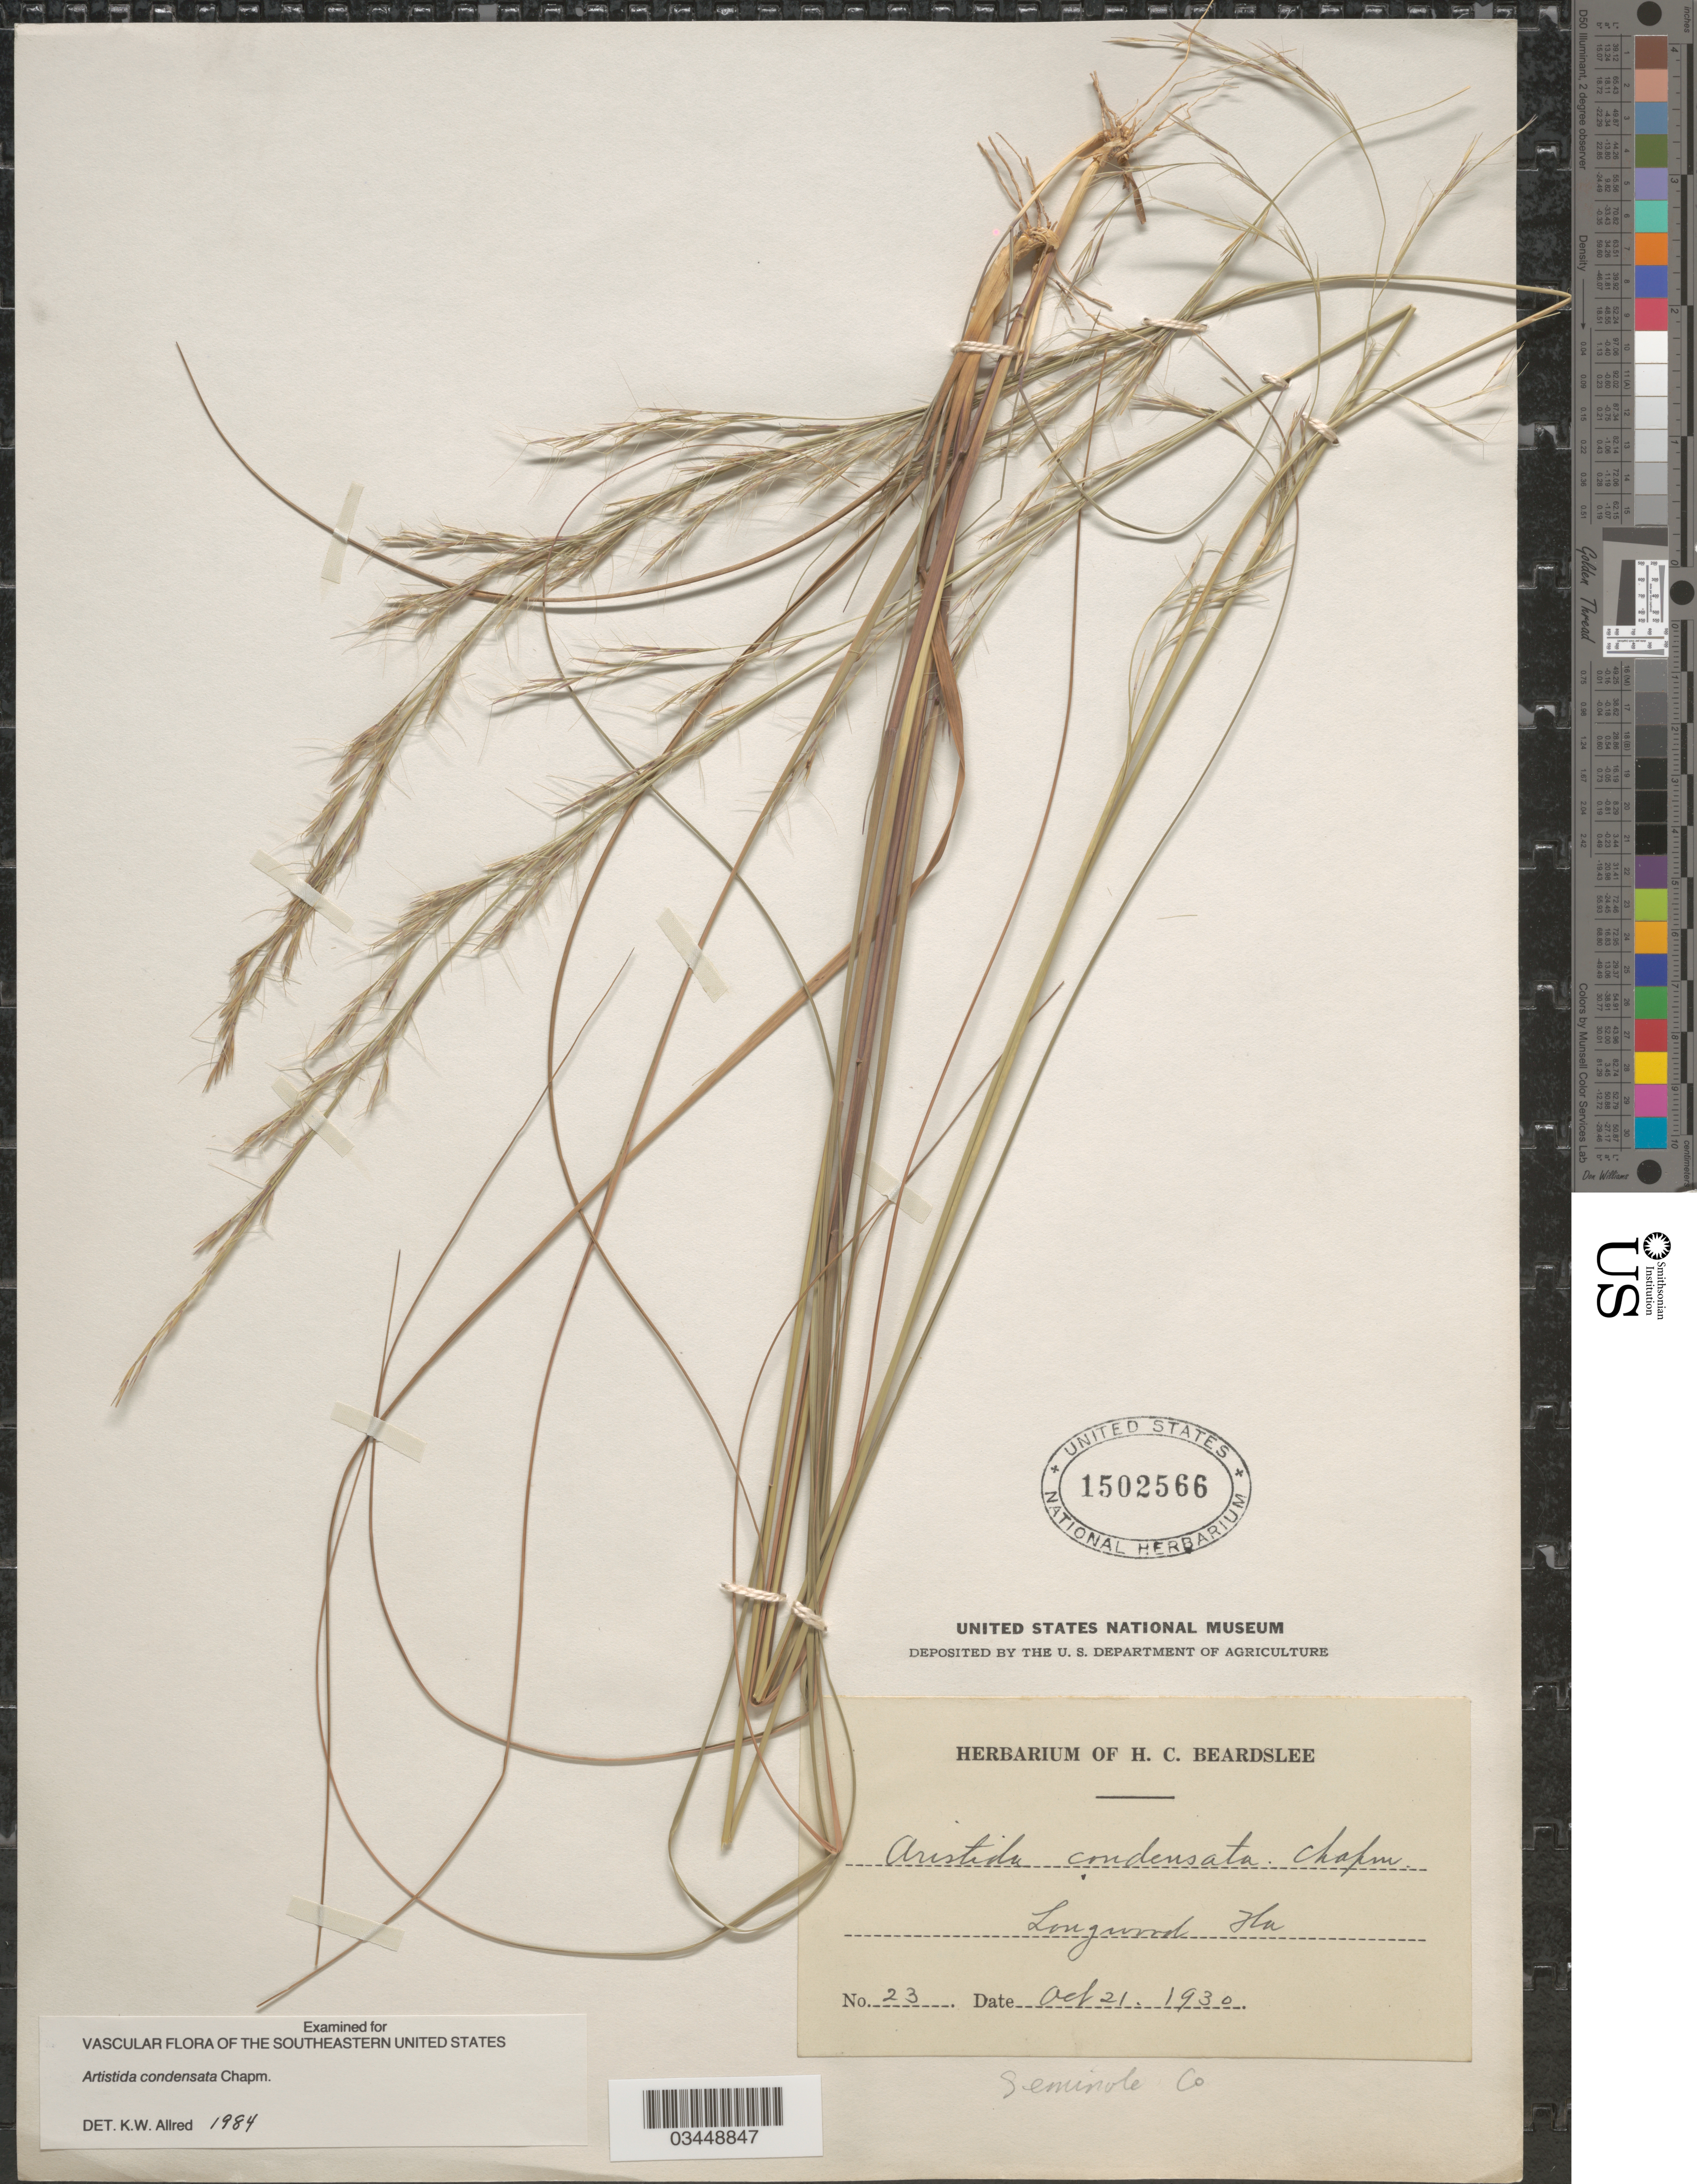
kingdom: Plantae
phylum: Tracheophyta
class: Liliopsida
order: Poales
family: Poaceae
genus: Aristida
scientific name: Aristida condensata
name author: Chapm.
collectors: ex herb. H. C. Beardslee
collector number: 23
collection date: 1930-10-21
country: United States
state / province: Florida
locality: Longwood. Seminole Co.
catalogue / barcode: US 1502566